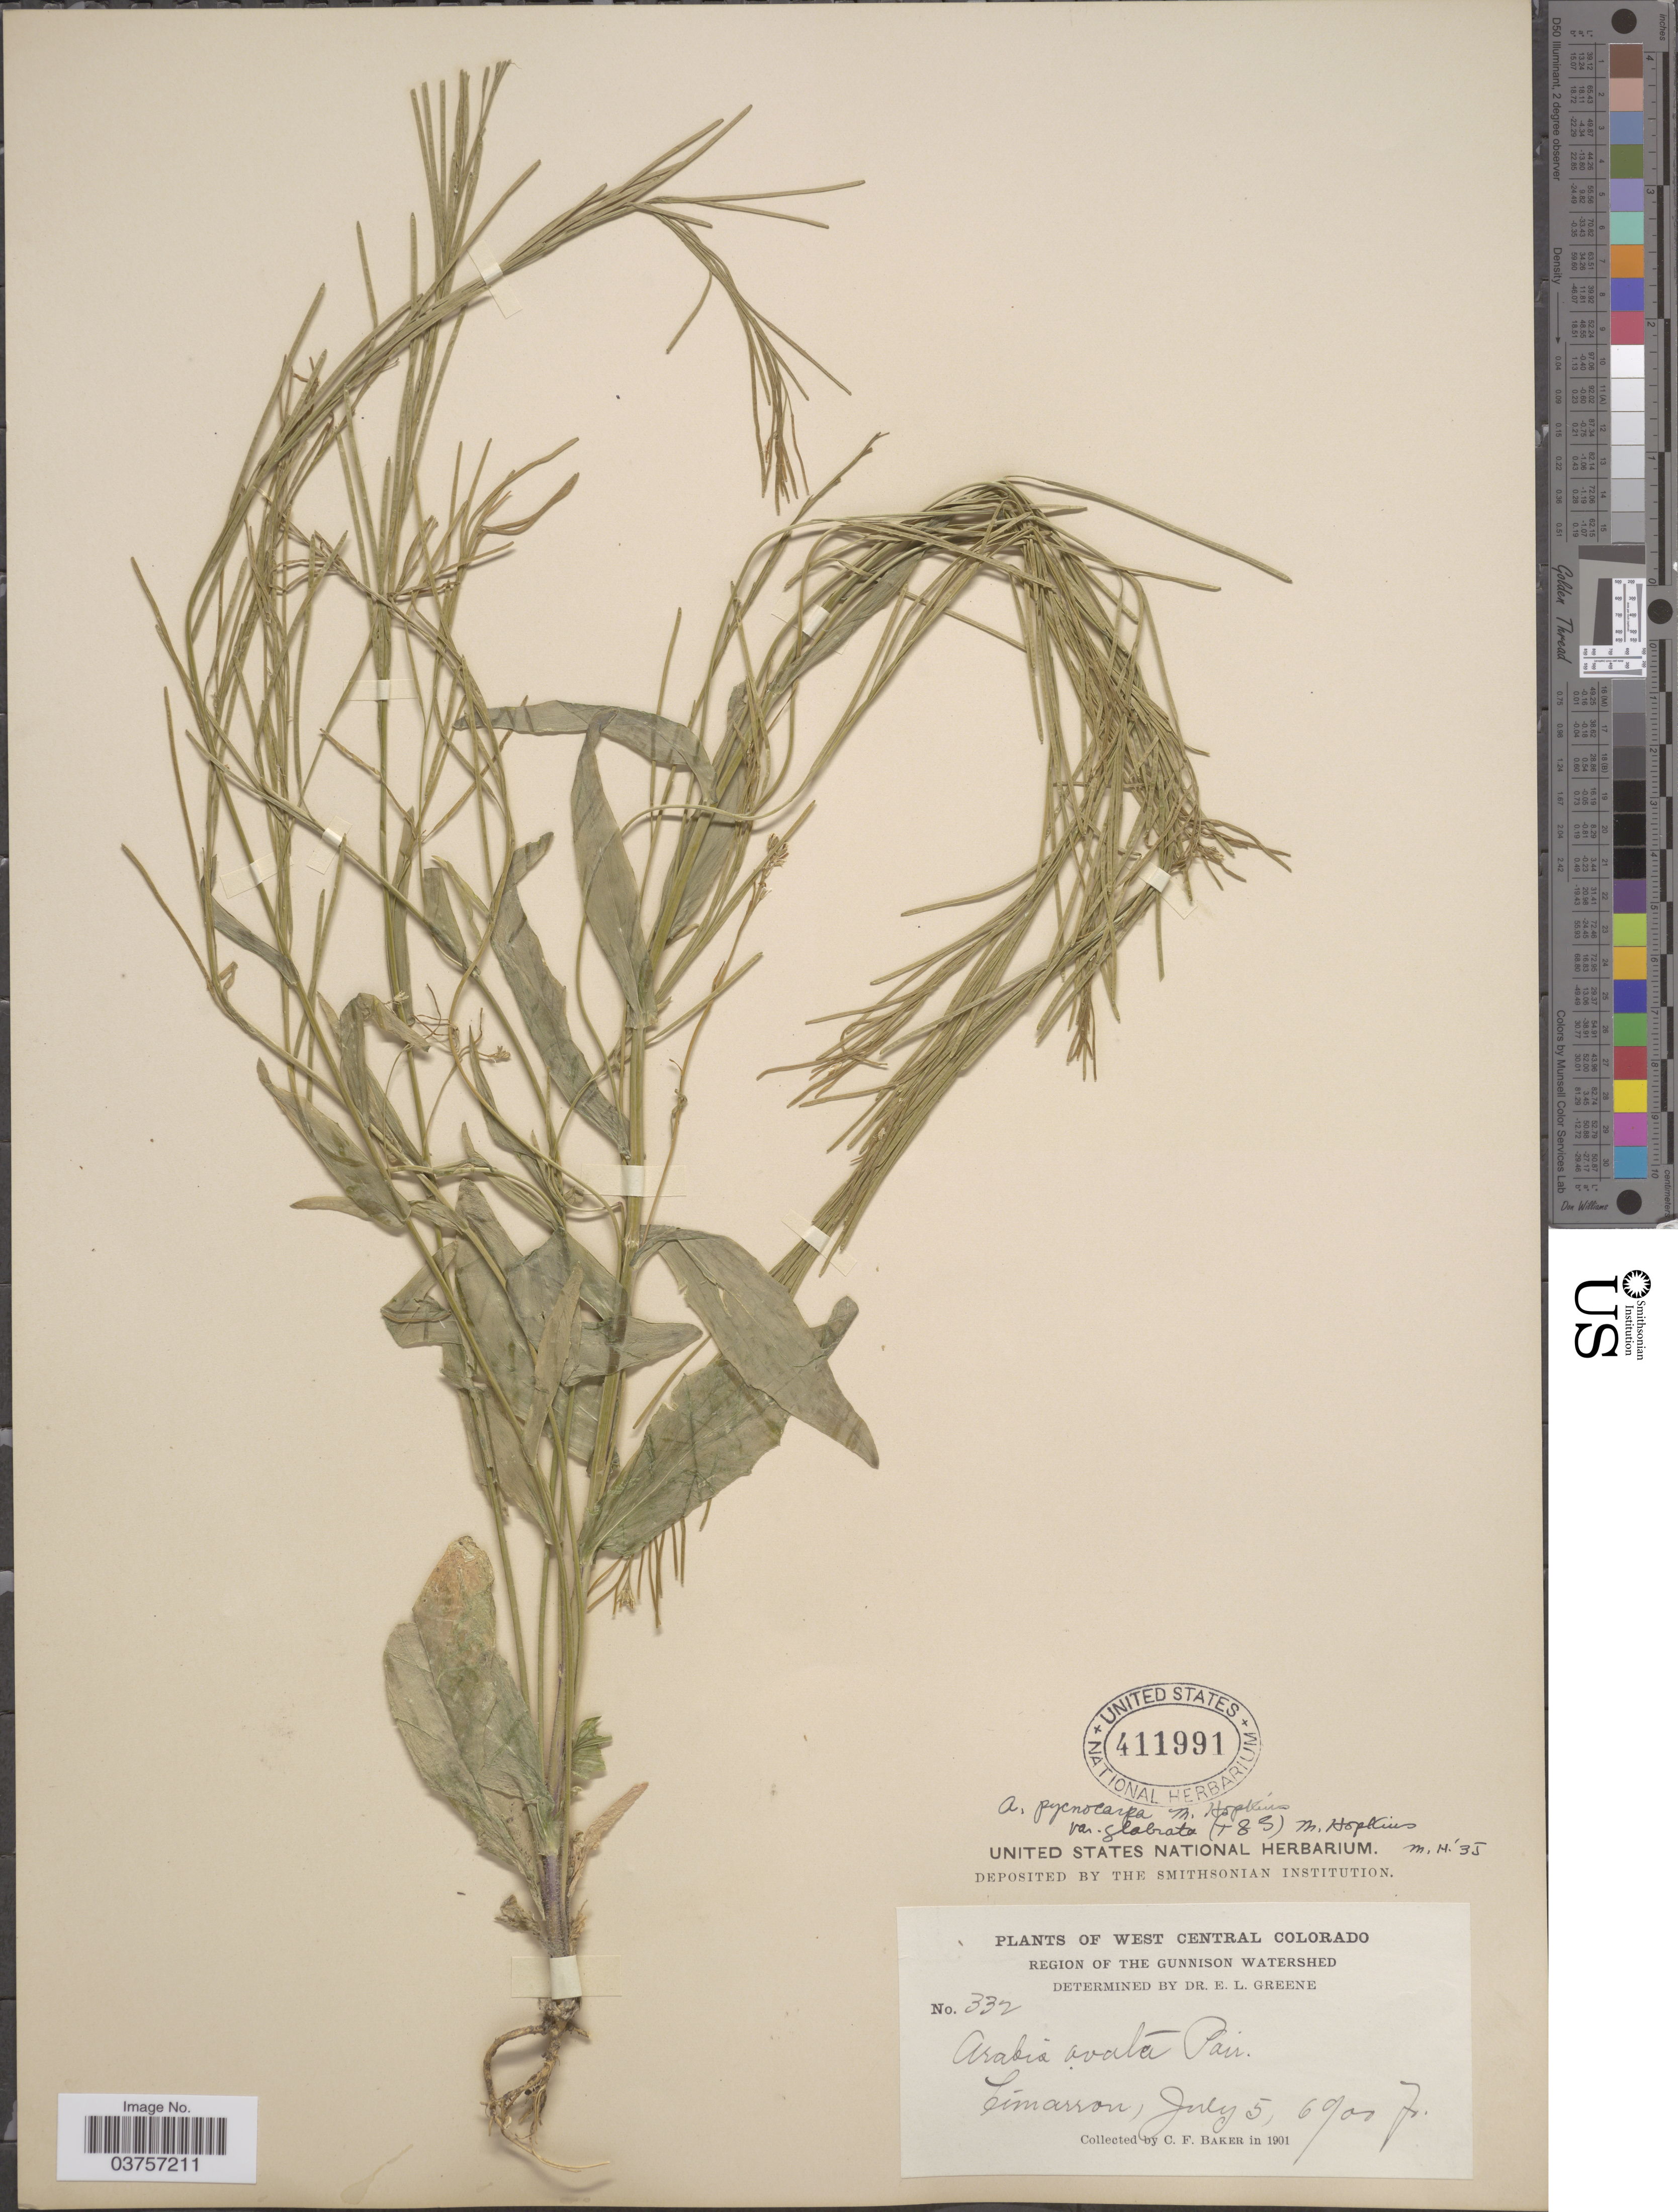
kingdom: Plantae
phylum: Tracheophyta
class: Magnoliopsida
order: Brassicales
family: Brassicaceae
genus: Arabis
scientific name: Arabis hirsuta var. glabrata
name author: Torr. & A. Gray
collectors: C. F. Baker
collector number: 332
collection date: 1901-07-05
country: United States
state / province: Colorado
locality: West Central Colorado; Region of The Gunnison Watershed; Cimarron.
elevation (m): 2103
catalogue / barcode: US 411991